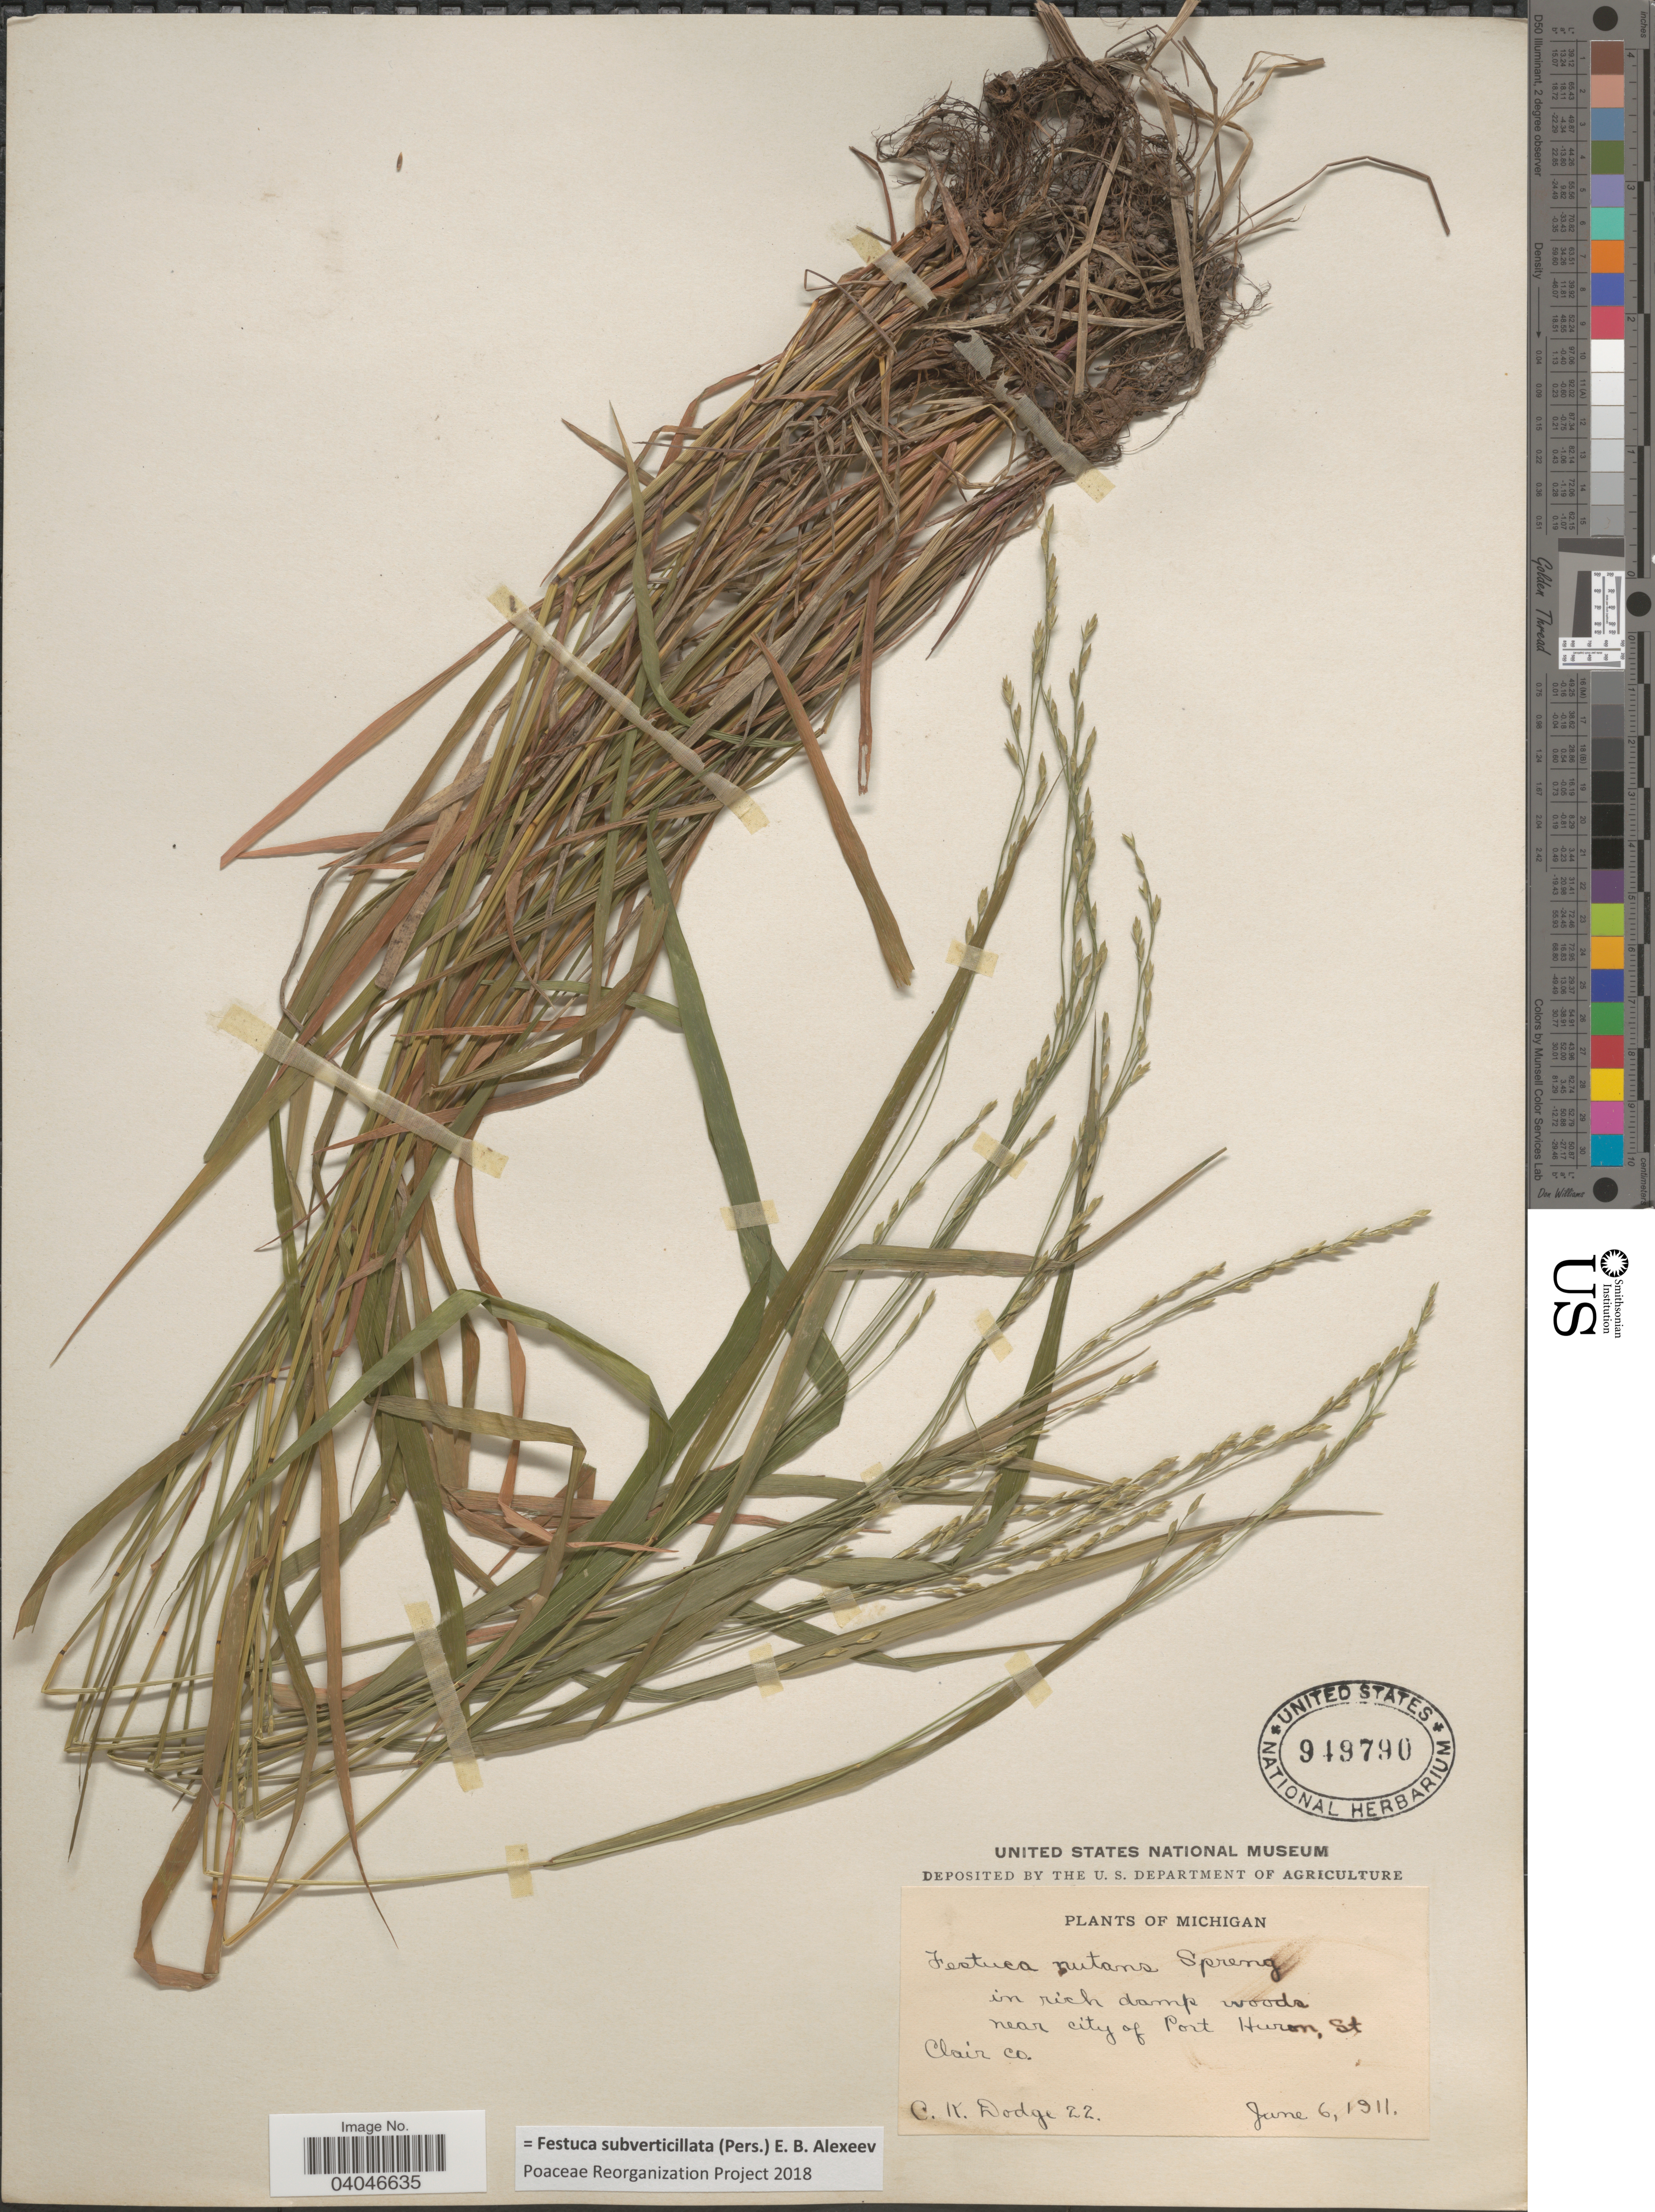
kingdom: Plantae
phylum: Tracheophyta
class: Liliopsida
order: Poales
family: Poaceae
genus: Festuca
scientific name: Festuca subverticillata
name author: (Pers.) E.B. Alexeev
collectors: C. Dodge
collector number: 22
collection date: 1911-06-06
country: United States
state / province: Michigan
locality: In rich damp woods near city of Port Huron, St. Clair Co.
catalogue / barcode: US 949790